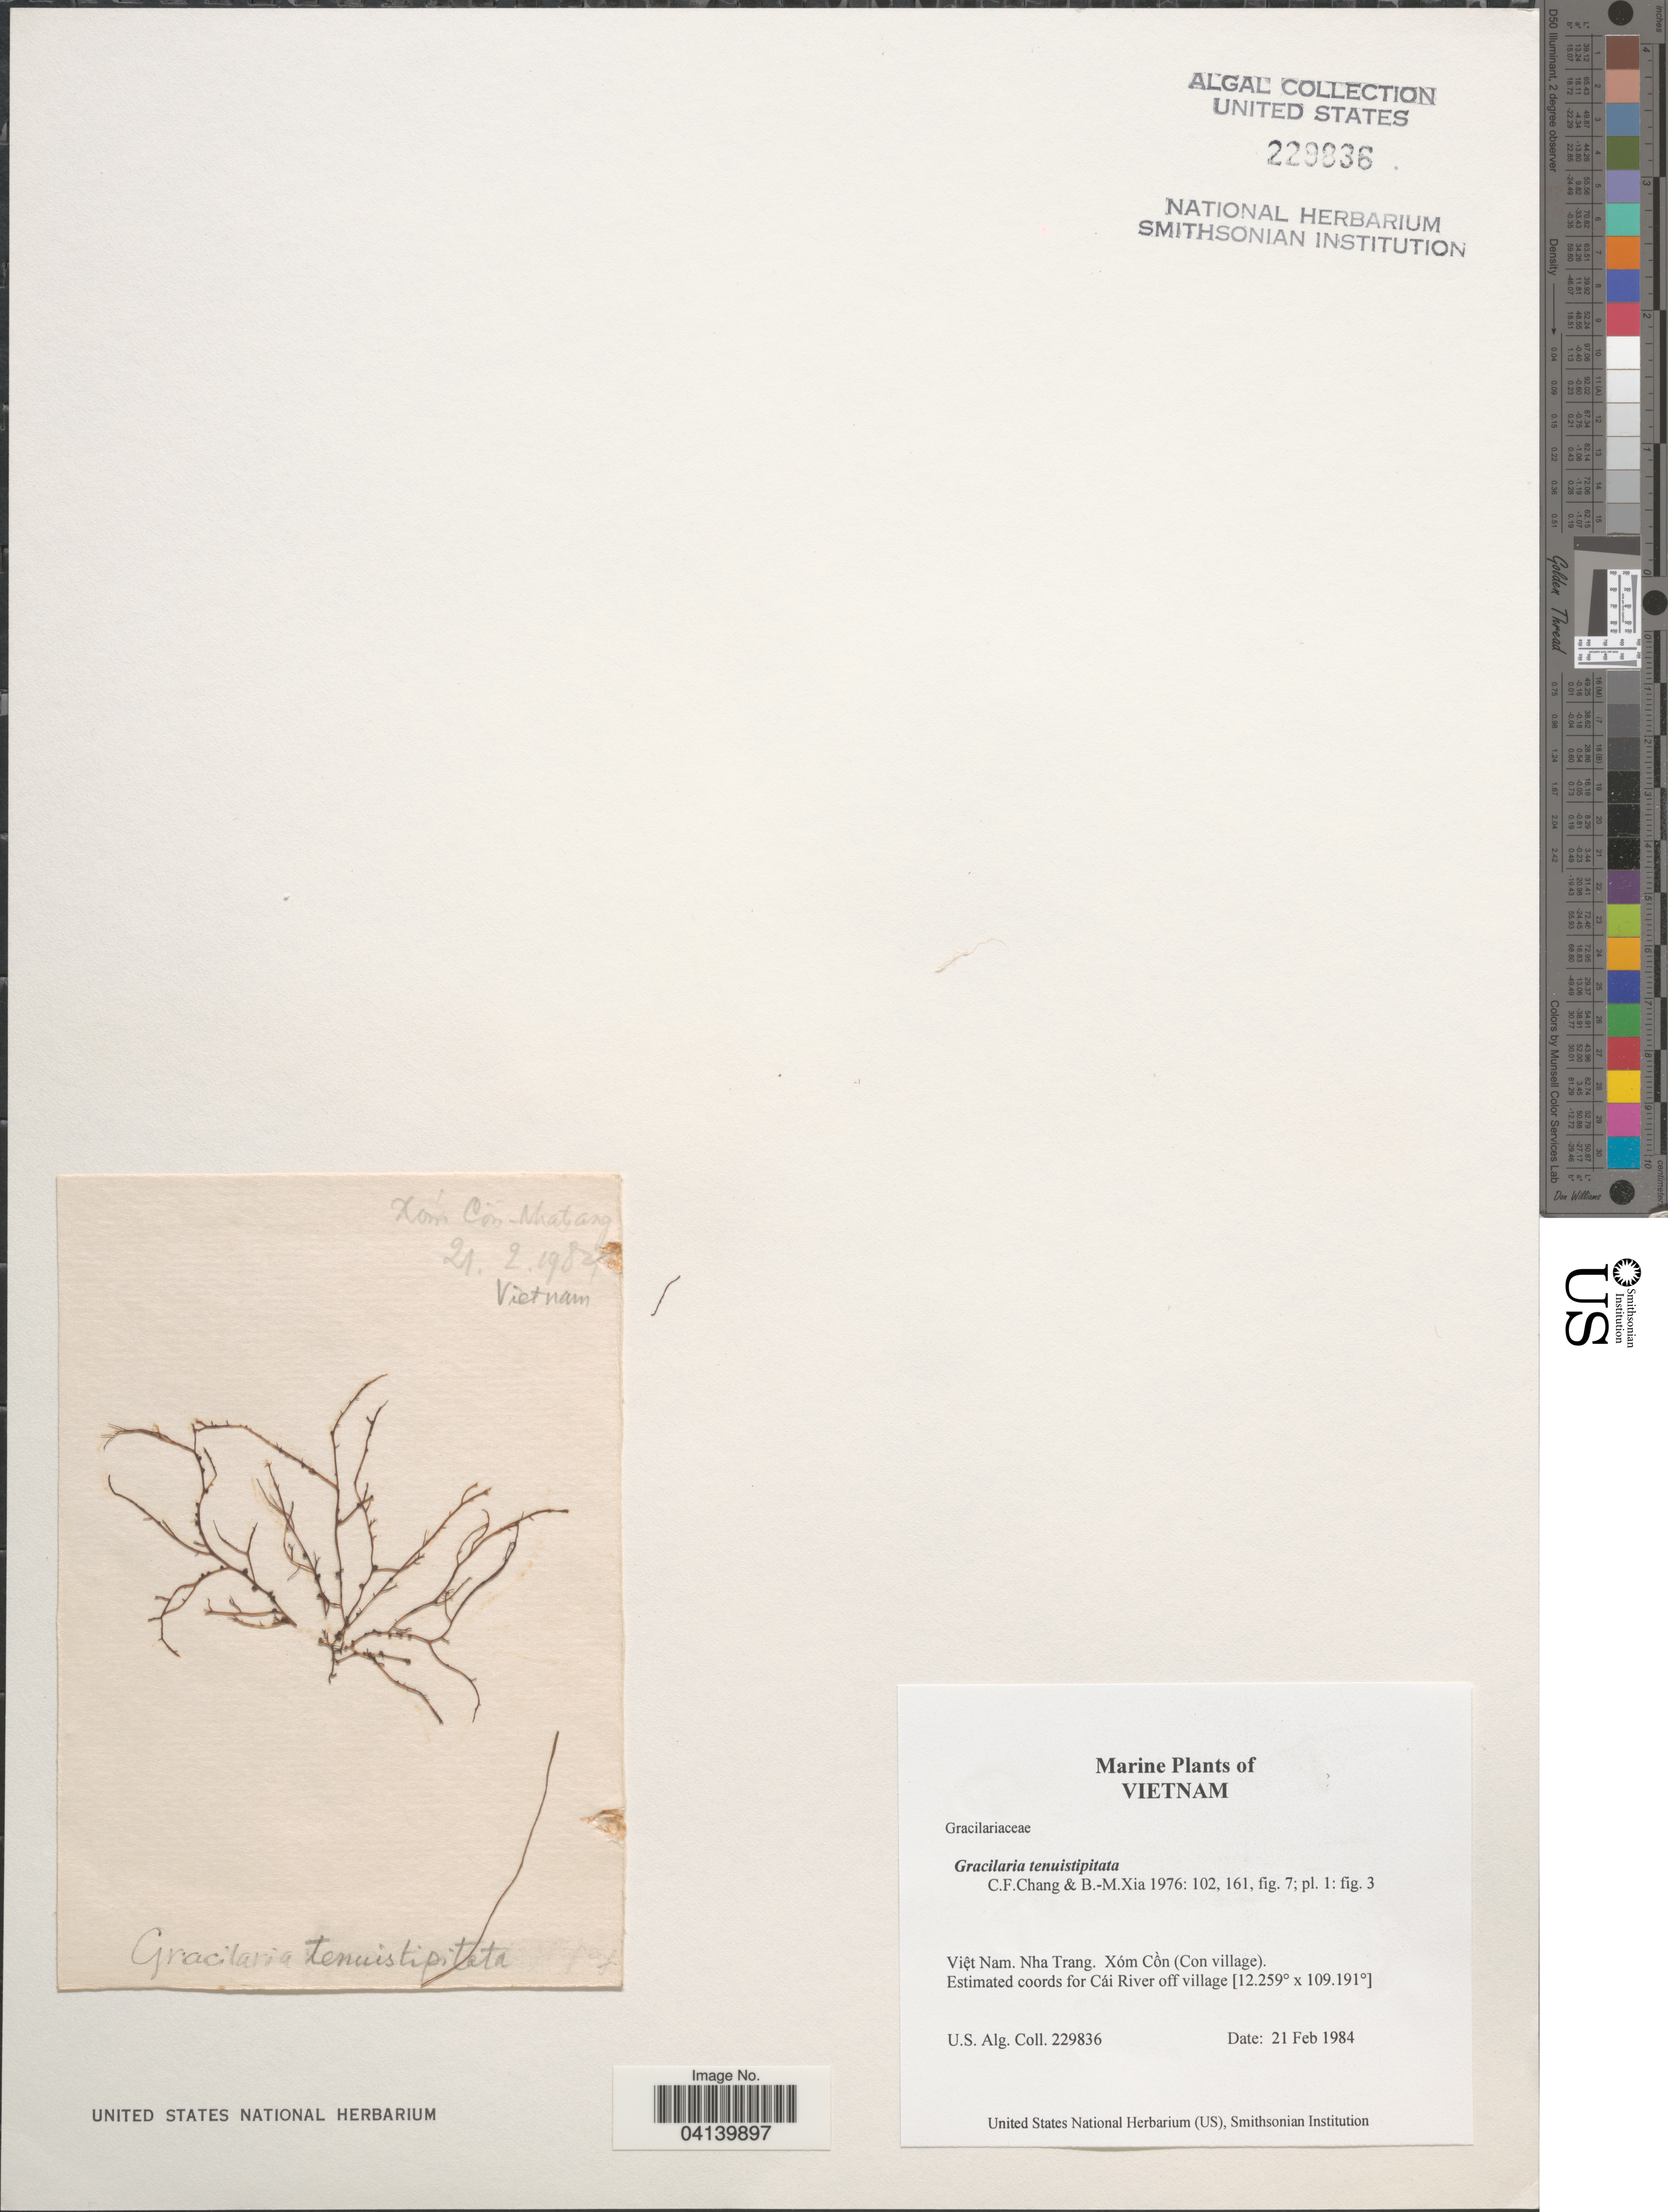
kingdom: Plantae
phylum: Rhodophyta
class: Florideophyceae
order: Gracilariales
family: Gracilariaceae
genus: Gracilaria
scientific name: Gracilaria tenuistipitata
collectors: U. S. Alg.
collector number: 229836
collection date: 1984-02-21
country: Vietnam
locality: Nha Trang. Xóm Côn (Con village). Estimated coords for Cái River off village.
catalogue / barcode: US 229836